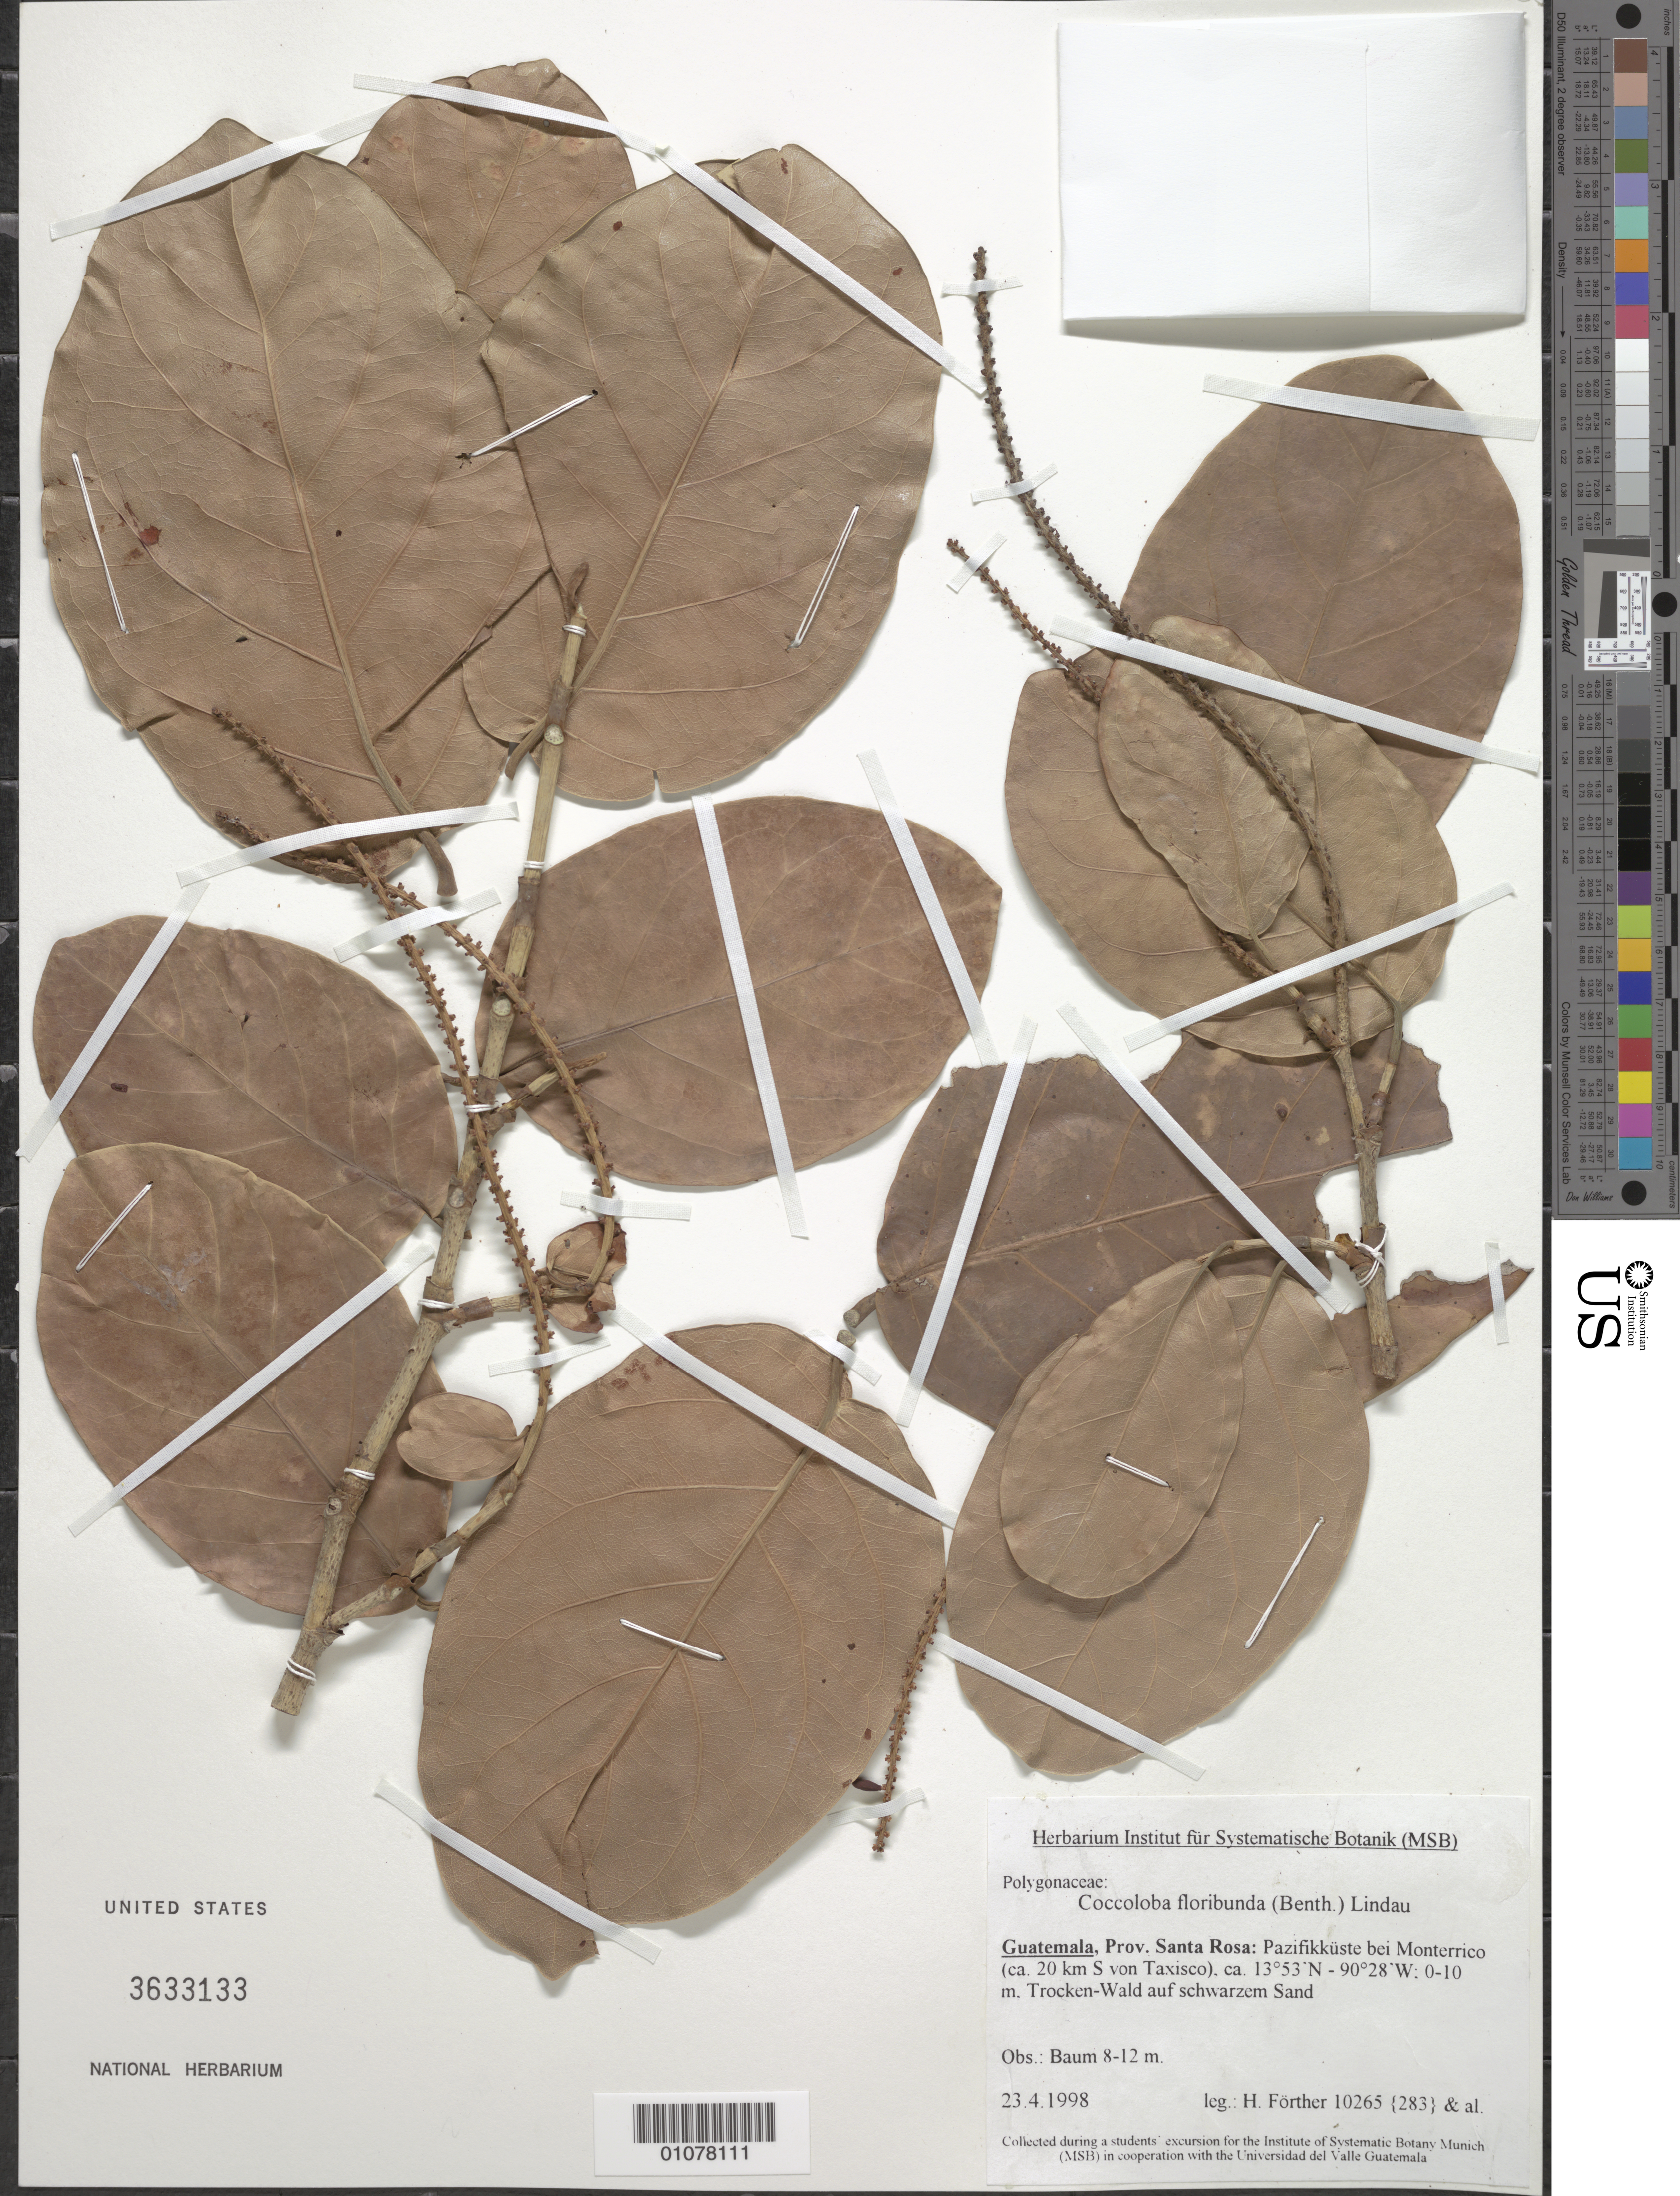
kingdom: Plantae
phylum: Tracheophyta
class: Magnoliopsida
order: Caryophyllales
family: Polygonaceae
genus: Coccoloba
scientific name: Coccoloba floribunda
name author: (Benth.) Lindau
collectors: H. Förther et al.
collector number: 10265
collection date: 1998-04-23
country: Guatemala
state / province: Santa Rosa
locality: Pazifikküste bei Monterrico (ca. 20 km S von Taxisco).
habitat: Trocken-Wald auf schwarzem Sand.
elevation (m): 0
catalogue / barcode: US 3633133